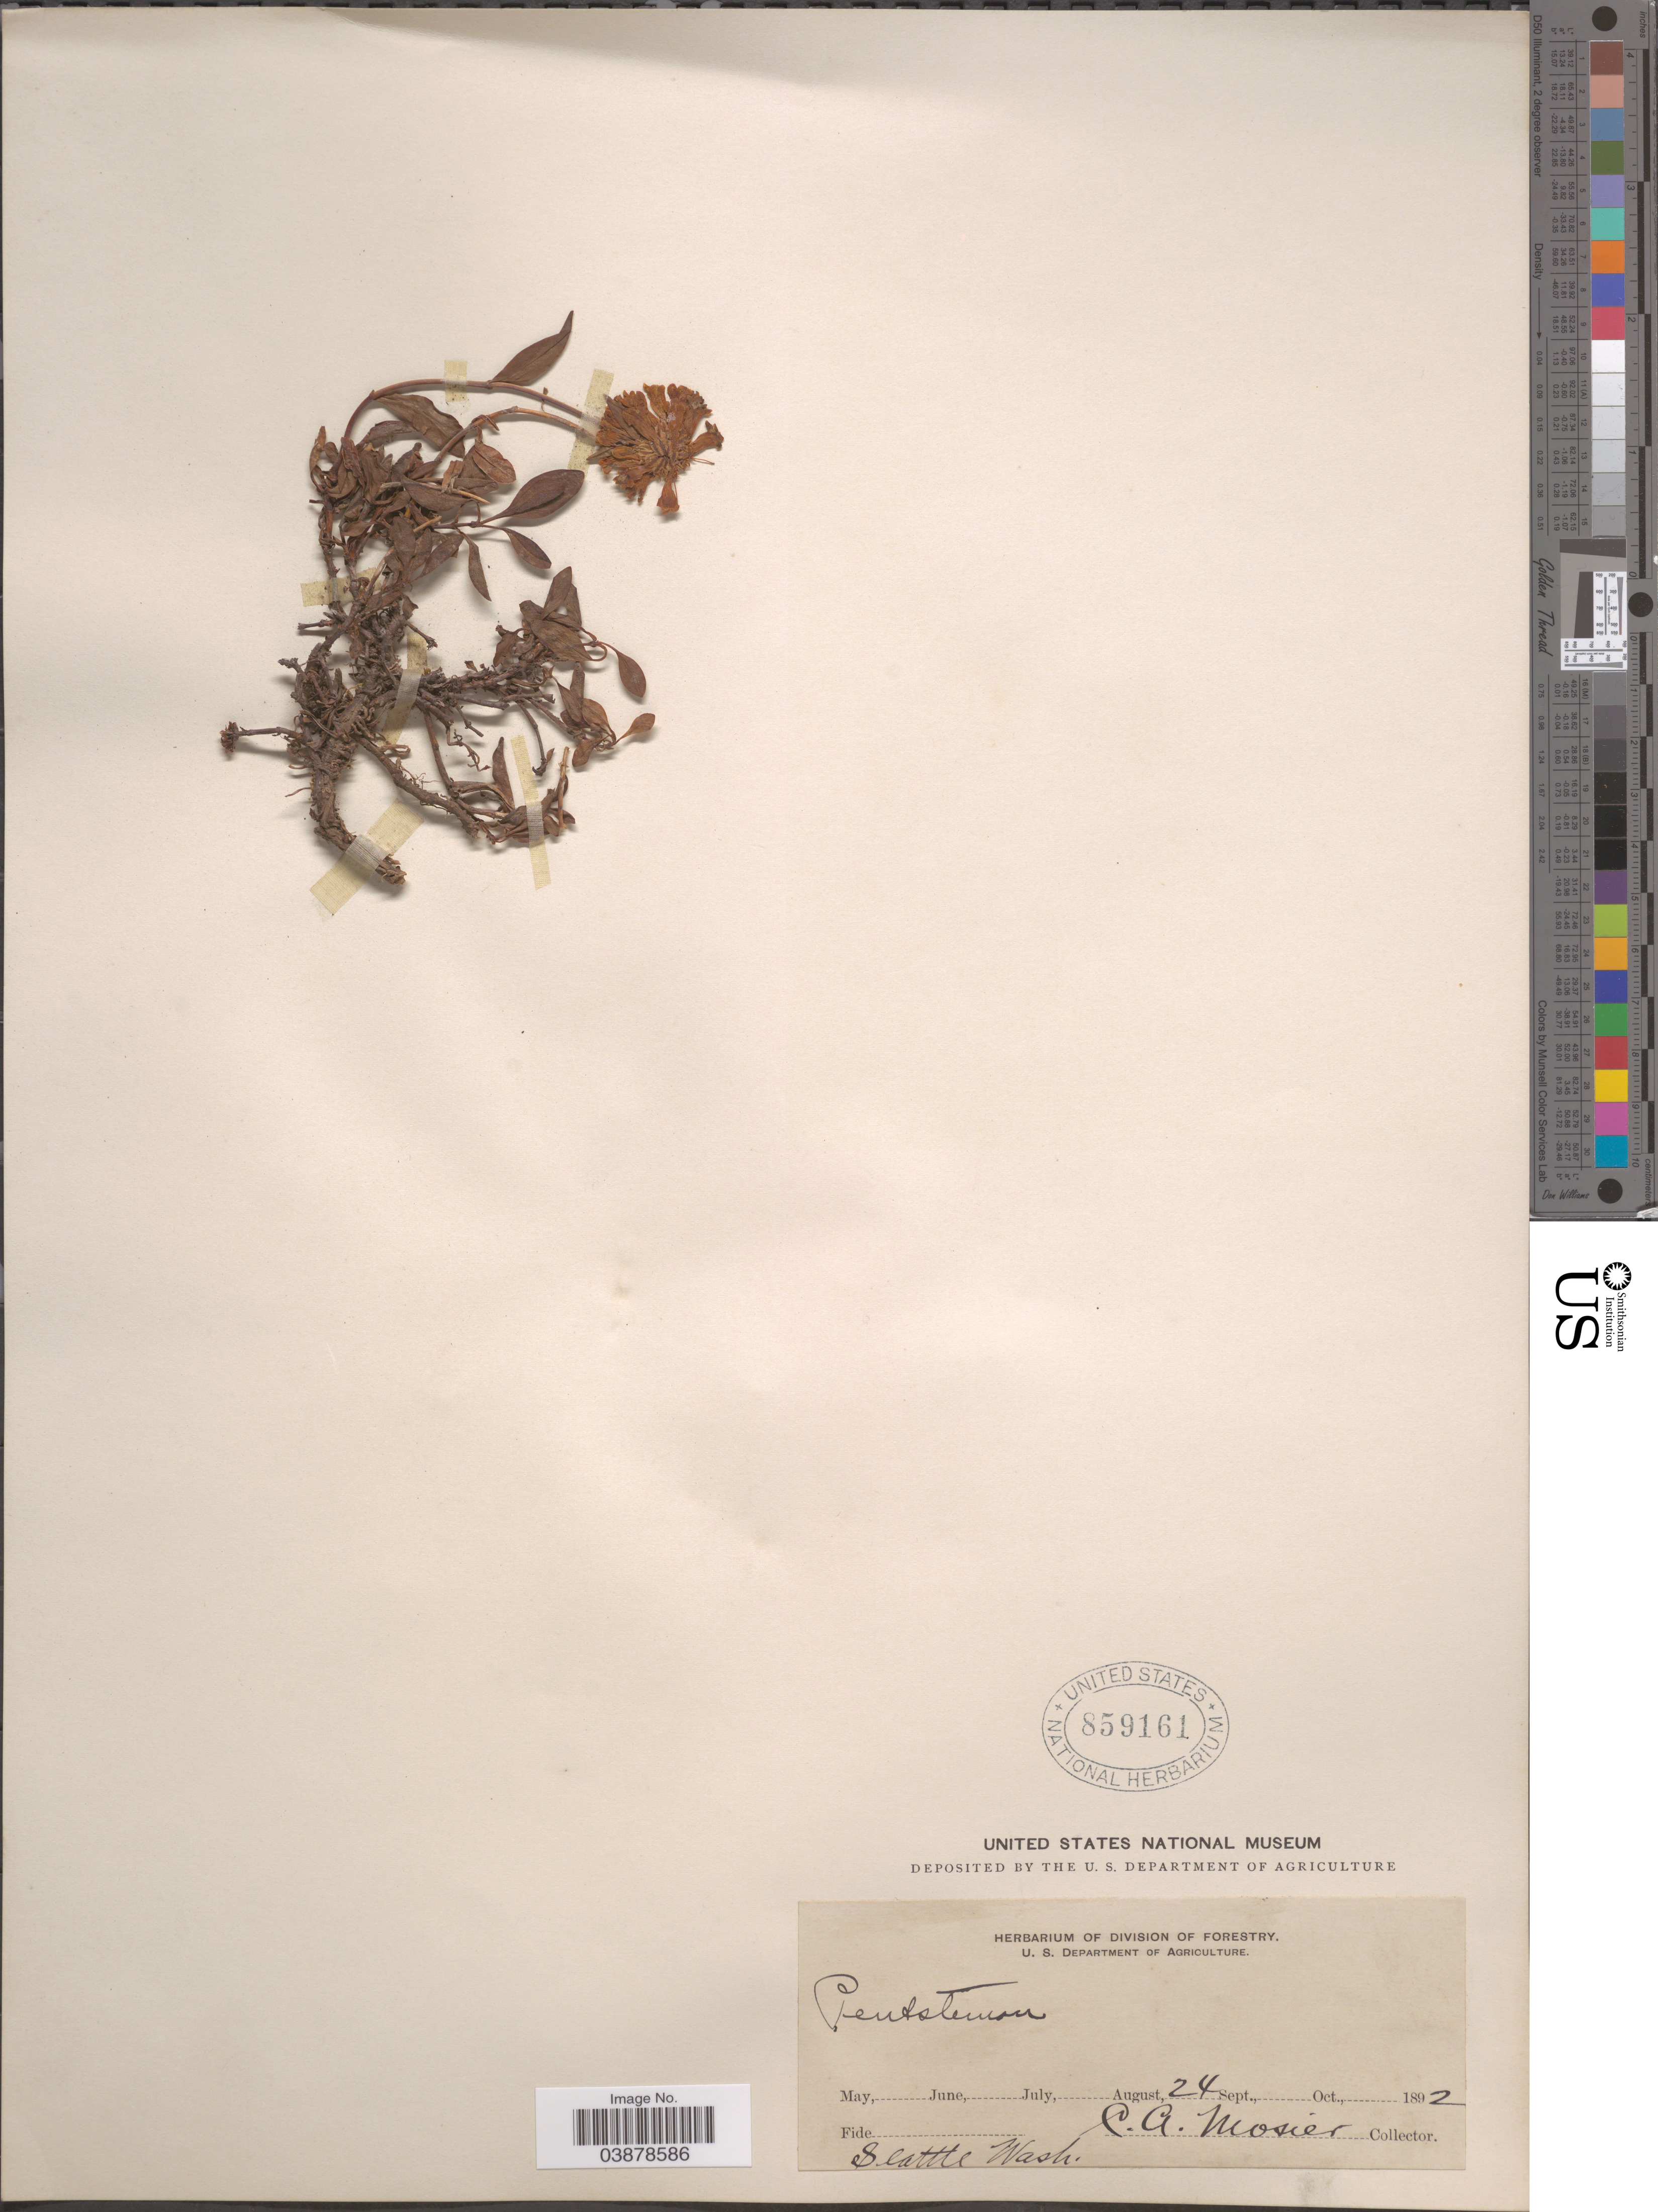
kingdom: Plantae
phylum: Tracheophyta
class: Magnoliopsida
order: Lamiales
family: Plantaginaceae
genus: Penstemon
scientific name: Penstemon tolmiei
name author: Hook.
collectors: C. A. Mosier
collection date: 1892-09-24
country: United States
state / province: Washington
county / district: King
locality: Seattle.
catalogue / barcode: US 859161